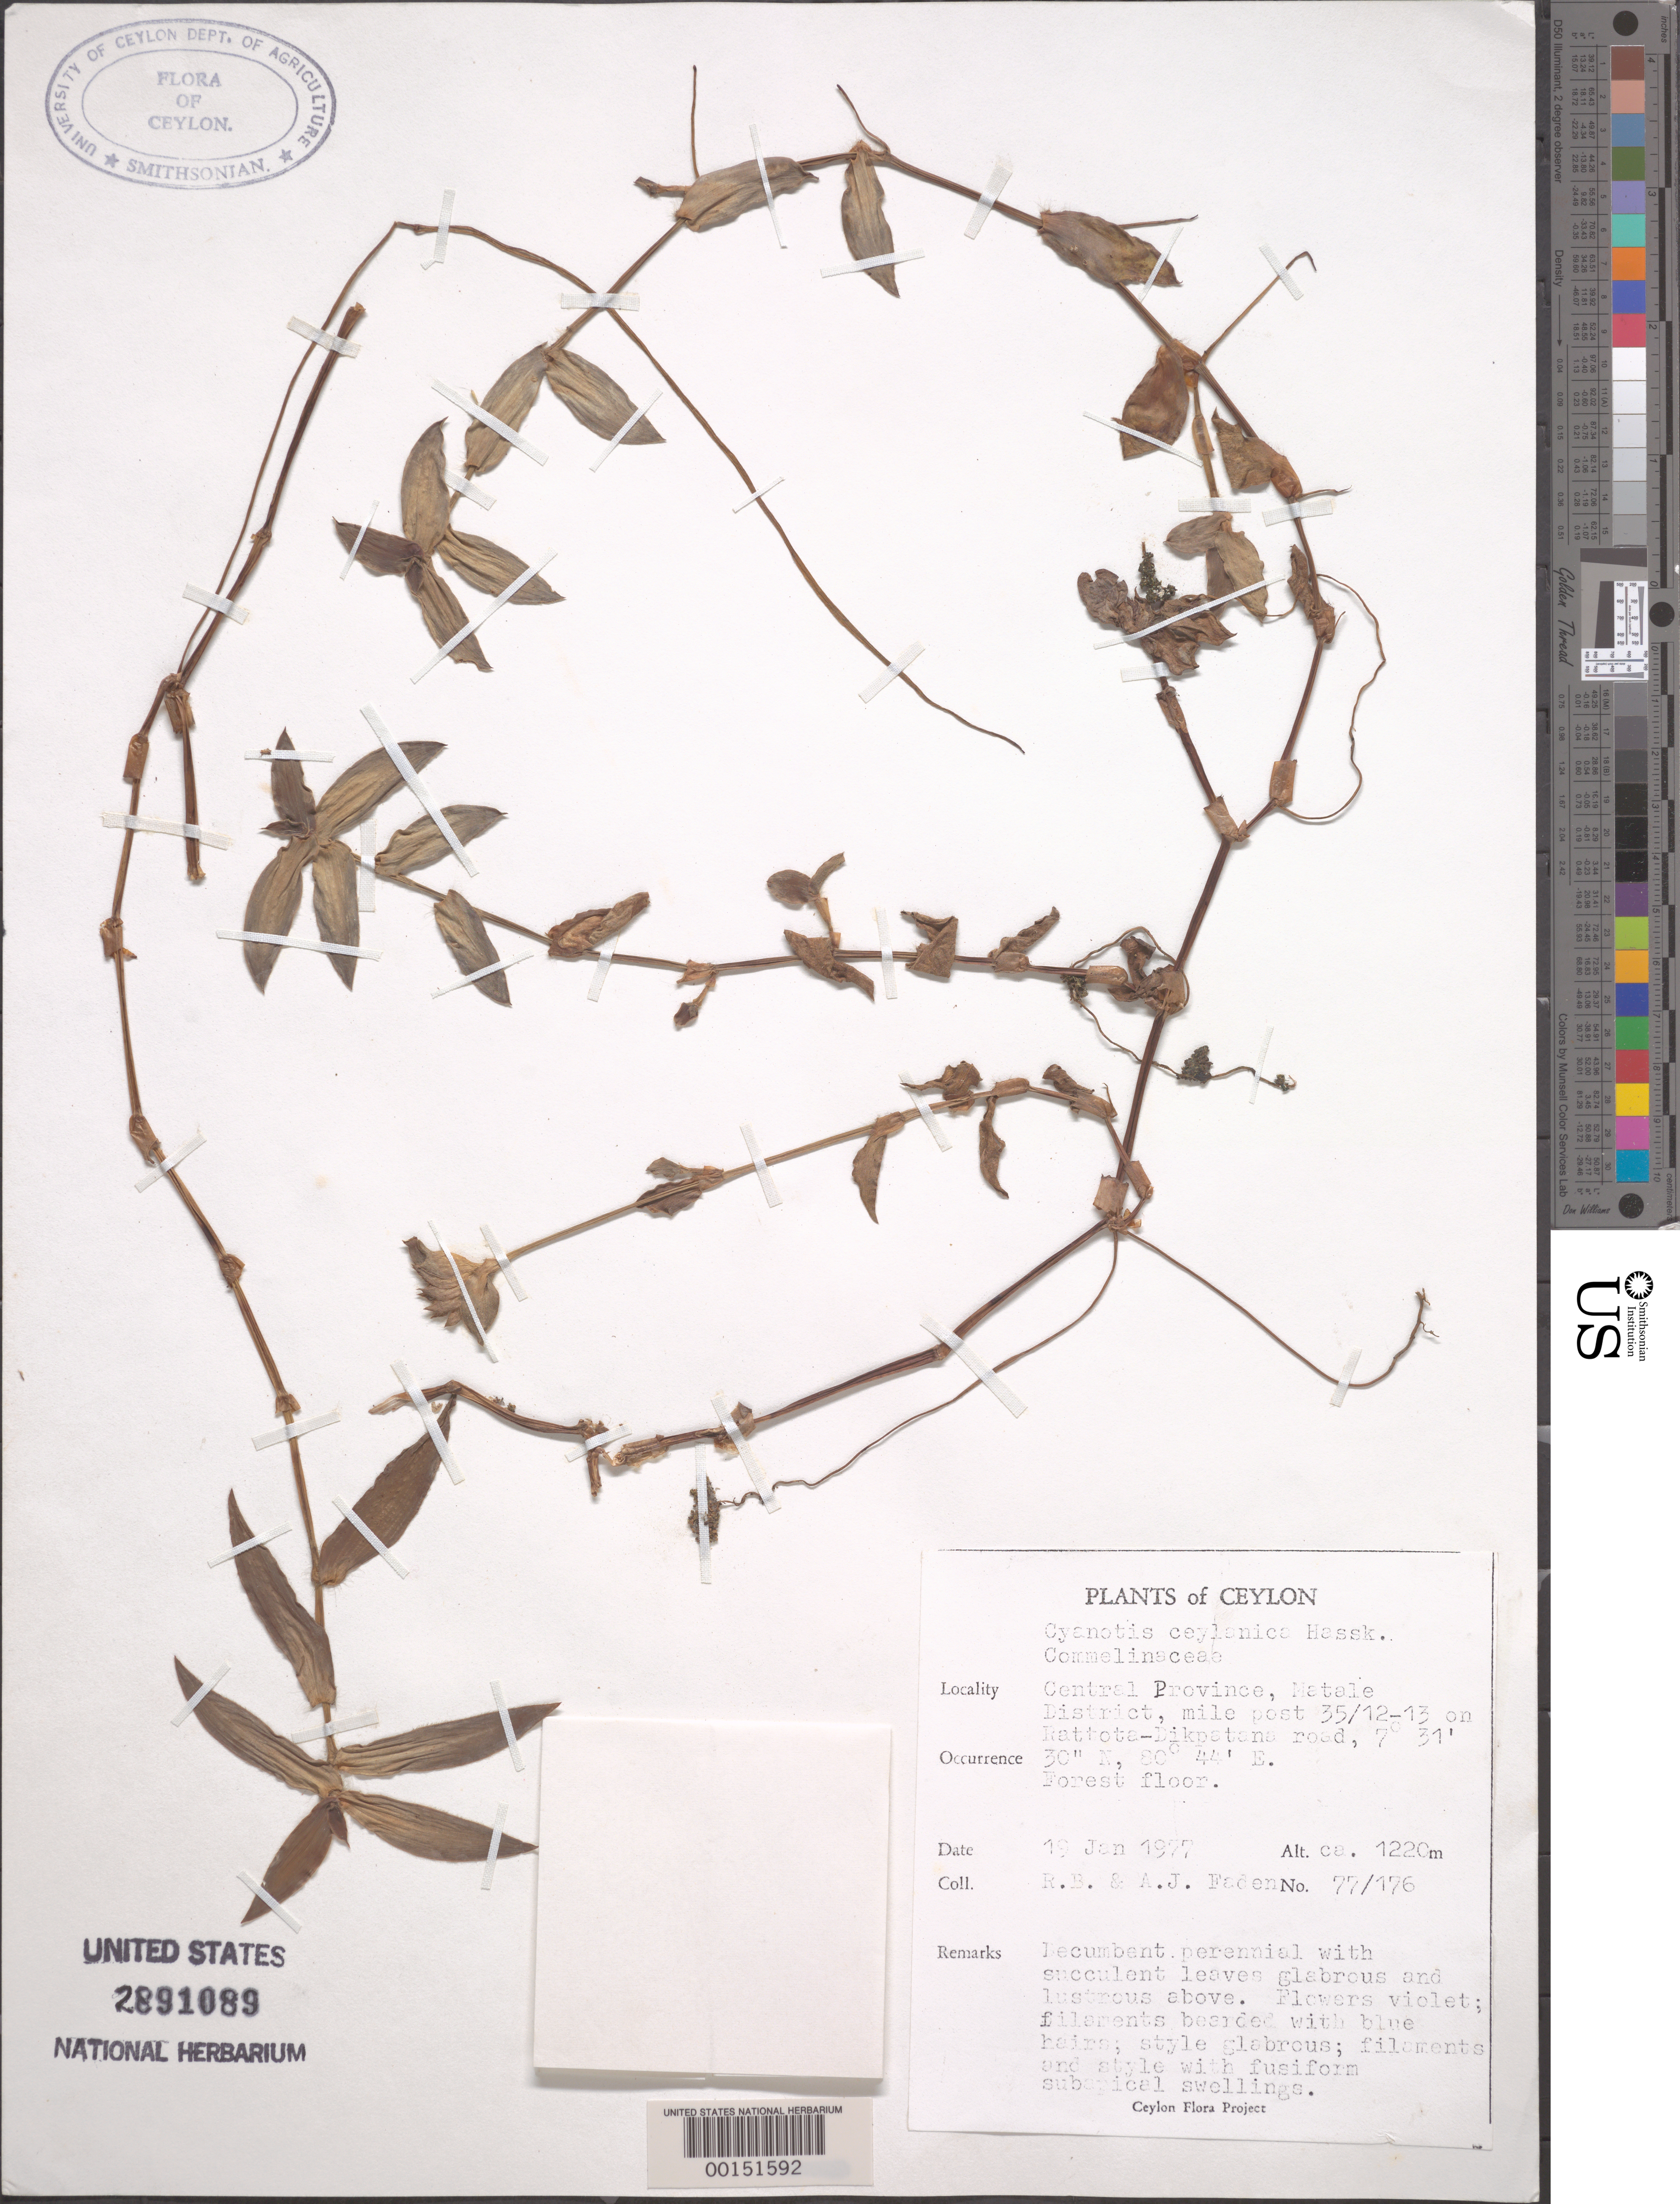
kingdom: Plantae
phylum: Tracheophyta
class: Liliopsida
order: Commelinales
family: Commelinaceae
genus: Cyanotis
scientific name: Cyanotis ceylanica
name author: Hassk.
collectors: R. B. Faden & A. J. Faden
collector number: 77/176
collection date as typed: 19 Jan 1977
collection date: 1977-01-19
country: Sri Lanka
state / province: Central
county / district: Matale Dist.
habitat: Forest floor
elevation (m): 1220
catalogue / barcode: US 2891089